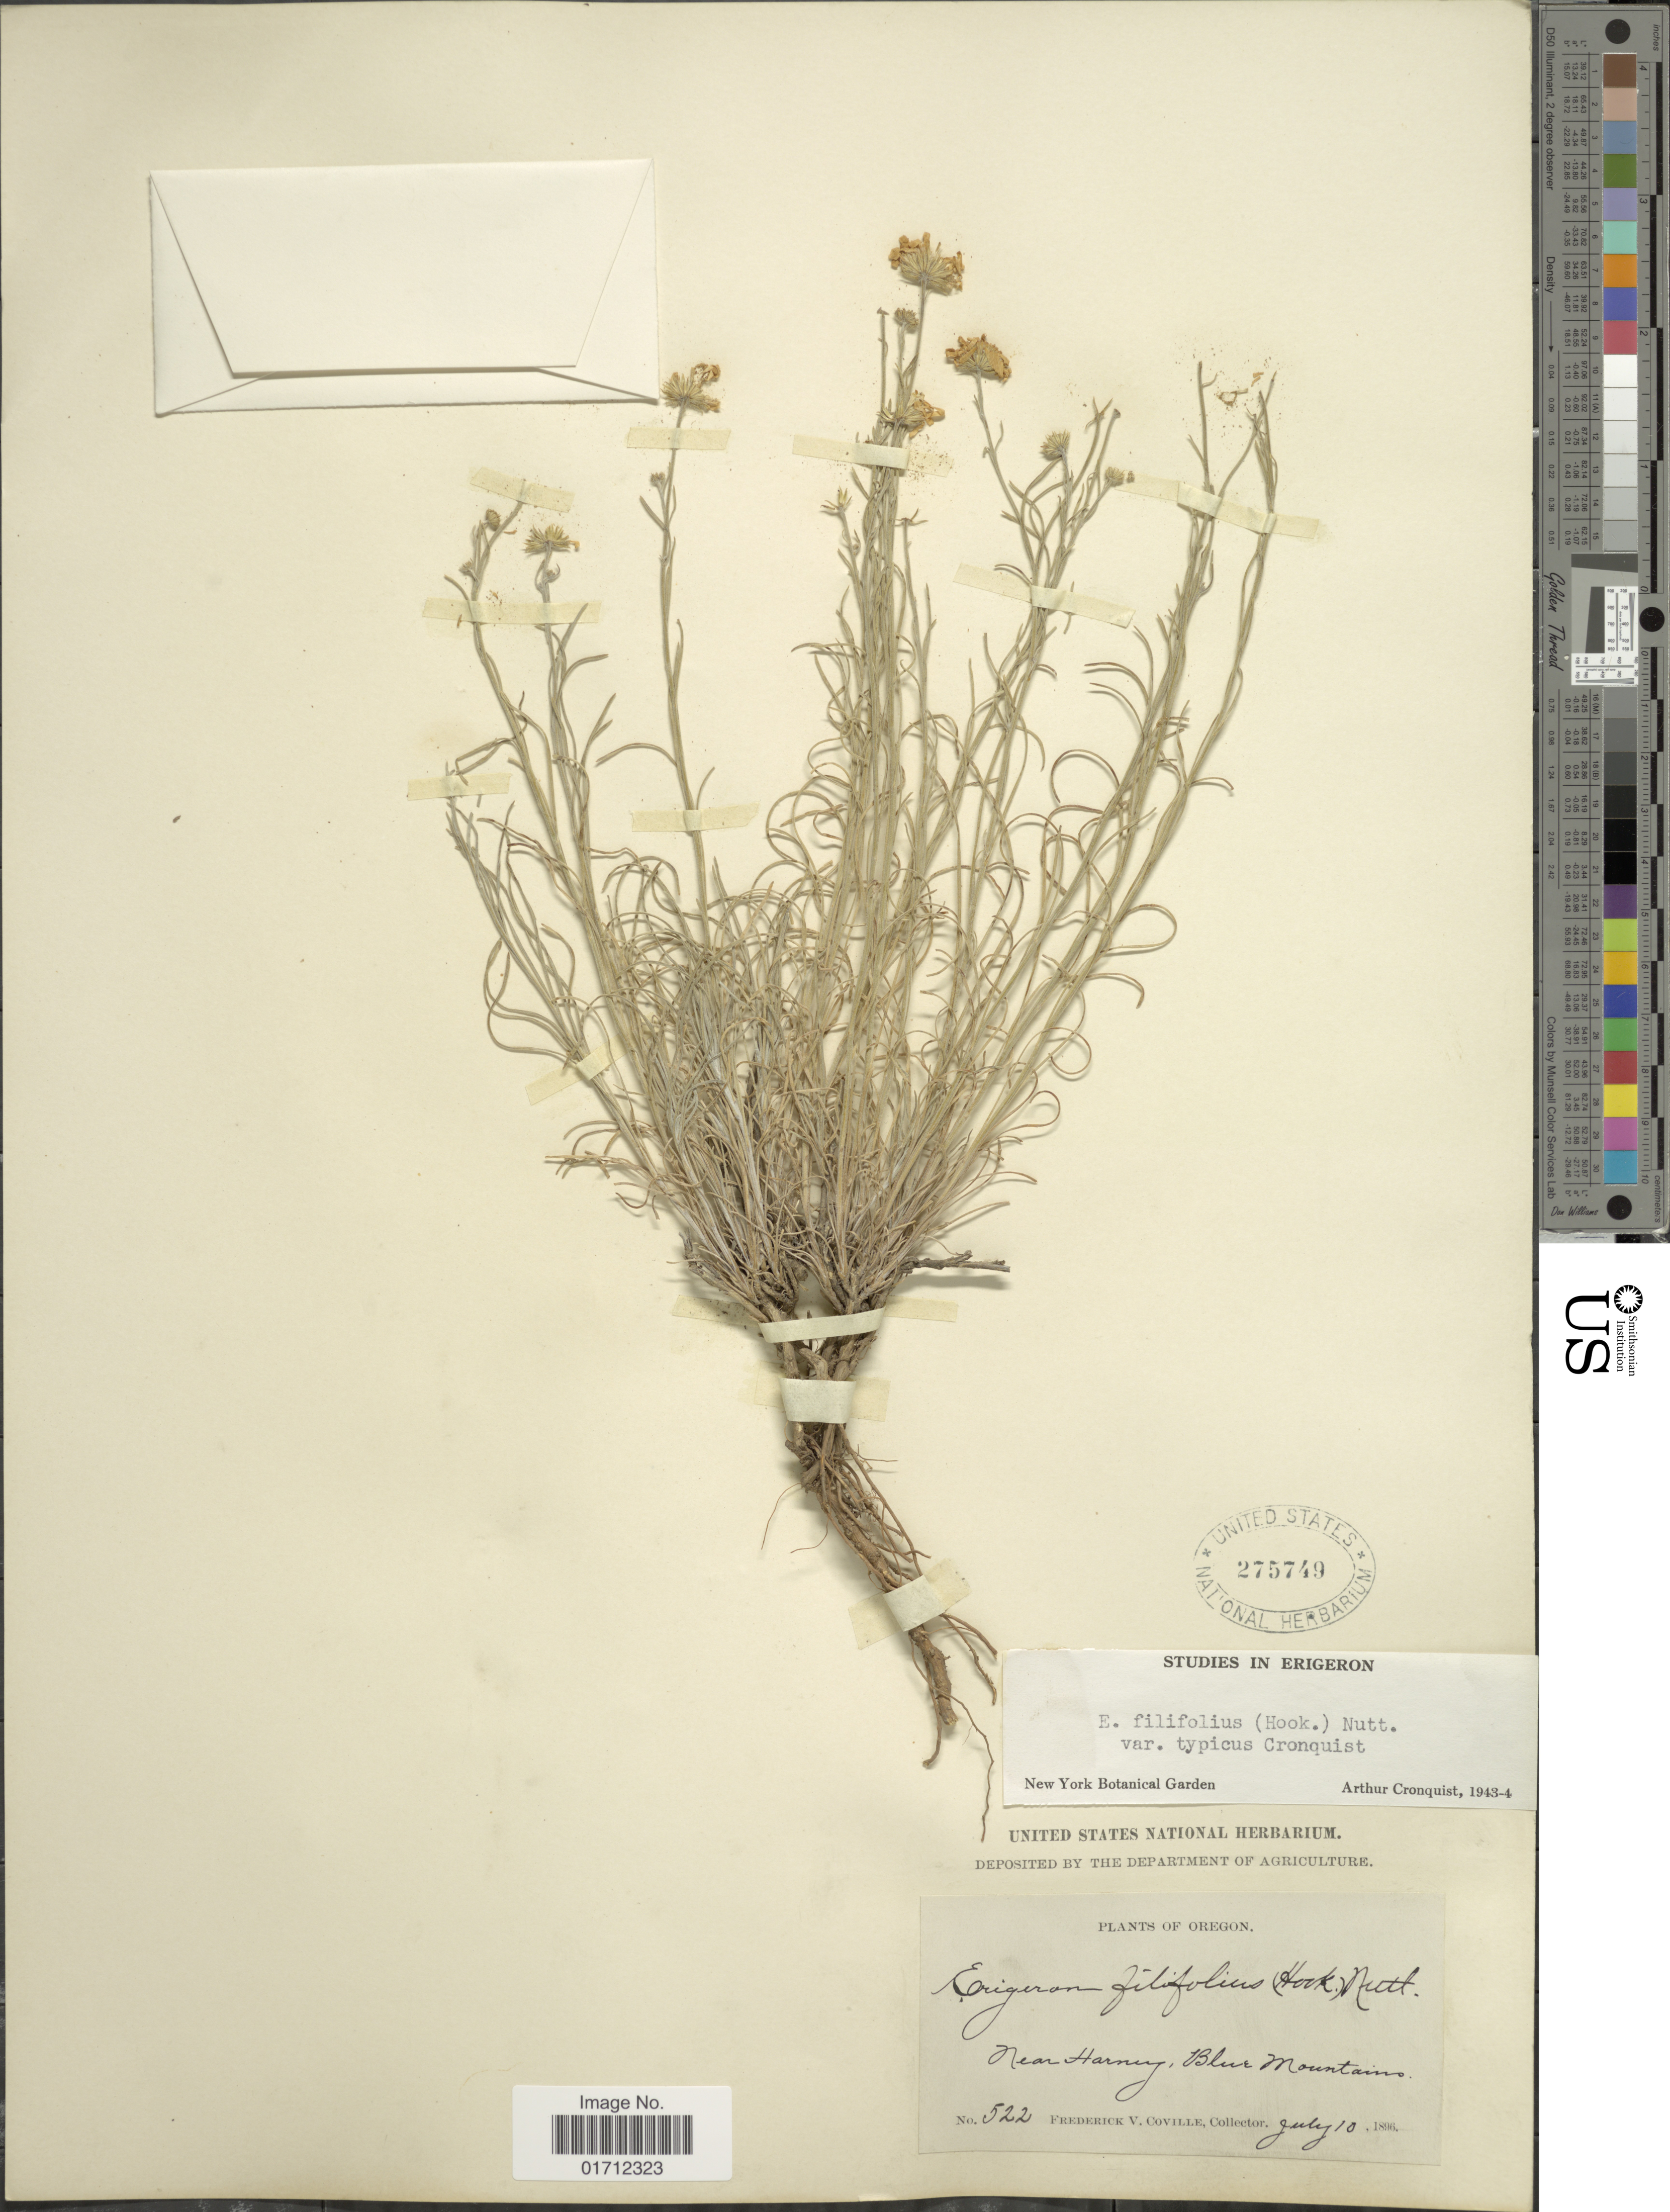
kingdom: Plantae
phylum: Tracheophyta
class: Magnoliopsida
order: Asterales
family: Asteraceae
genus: Erigeron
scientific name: Erigeron filifolius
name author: (Hook.) Nutt.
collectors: F. V. Coville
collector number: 522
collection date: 1896-07-10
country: United States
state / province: Oregon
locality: Near Harney, Blue Mountains.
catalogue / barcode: US 275749